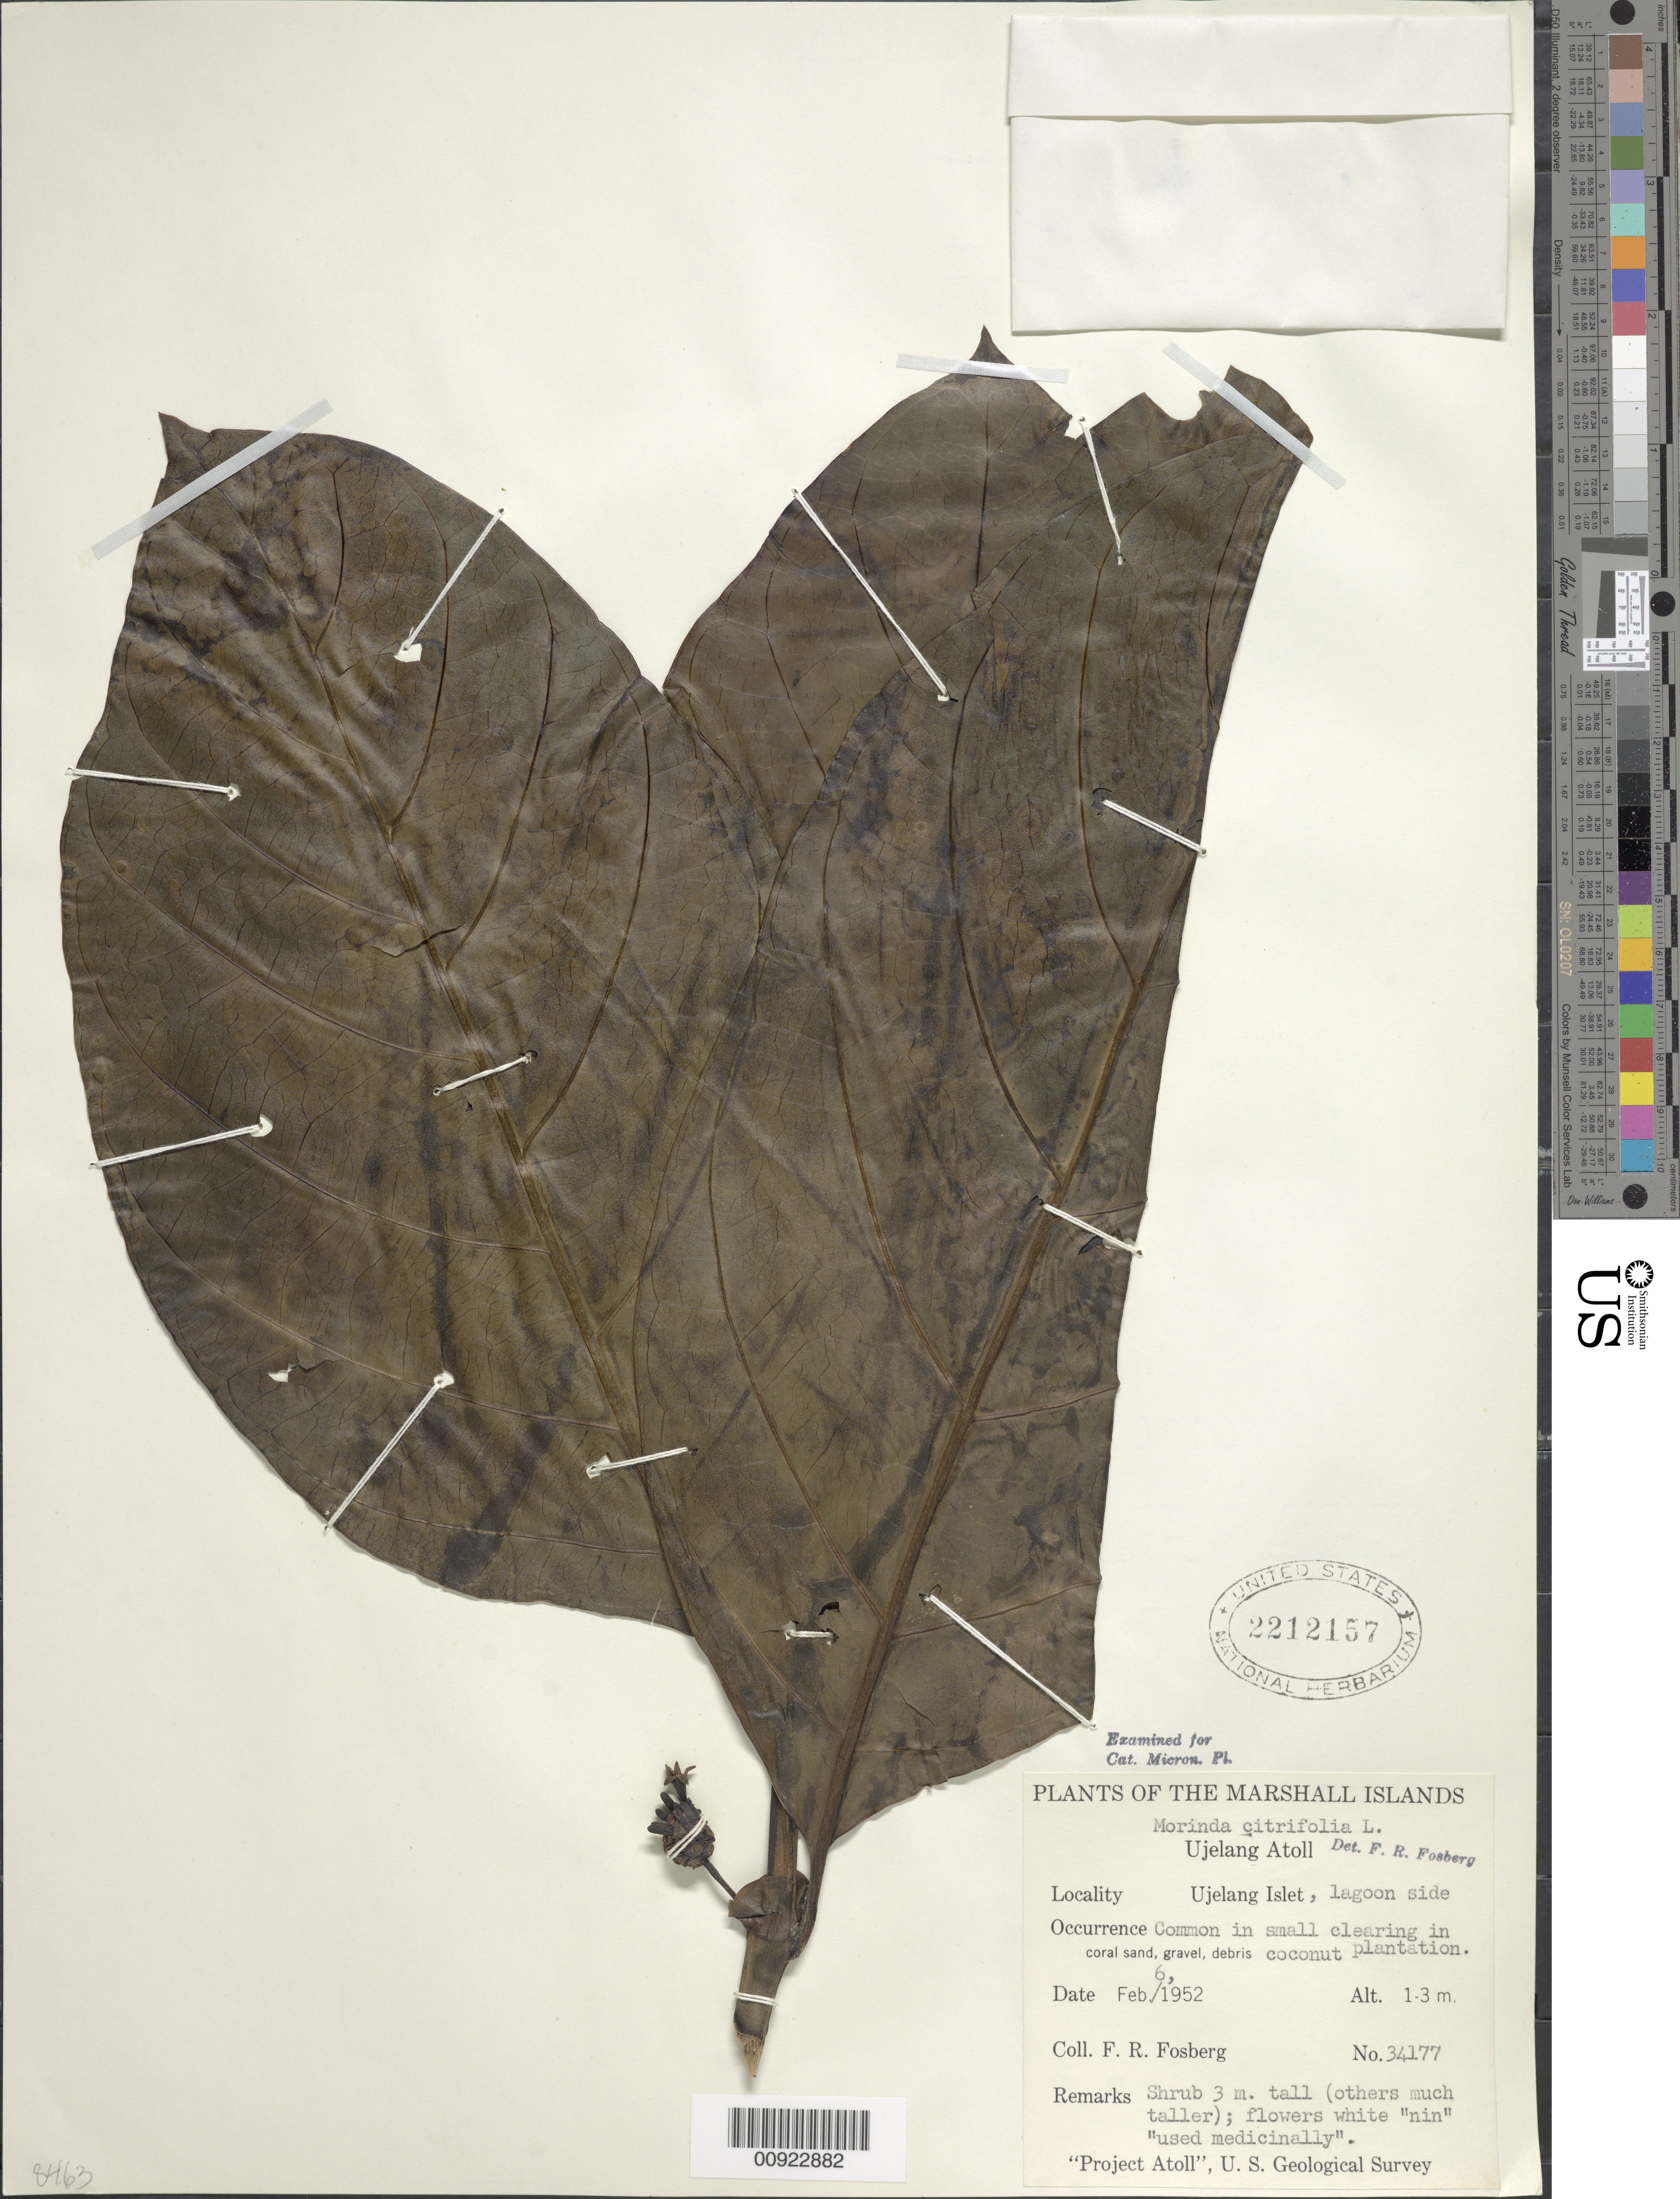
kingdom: Plantae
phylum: Tracheophyta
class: Magnoliopsida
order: Gentianales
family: Rubiaceae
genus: Morinda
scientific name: Morinda citrifolia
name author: L.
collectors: F. R. Fosberg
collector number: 34177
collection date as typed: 06 Feb 1952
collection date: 1952-02-06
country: Marshall Islands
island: Ujelang Atoll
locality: Ujelang Islet, lagoon side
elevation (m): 1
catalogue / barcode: US 2212157